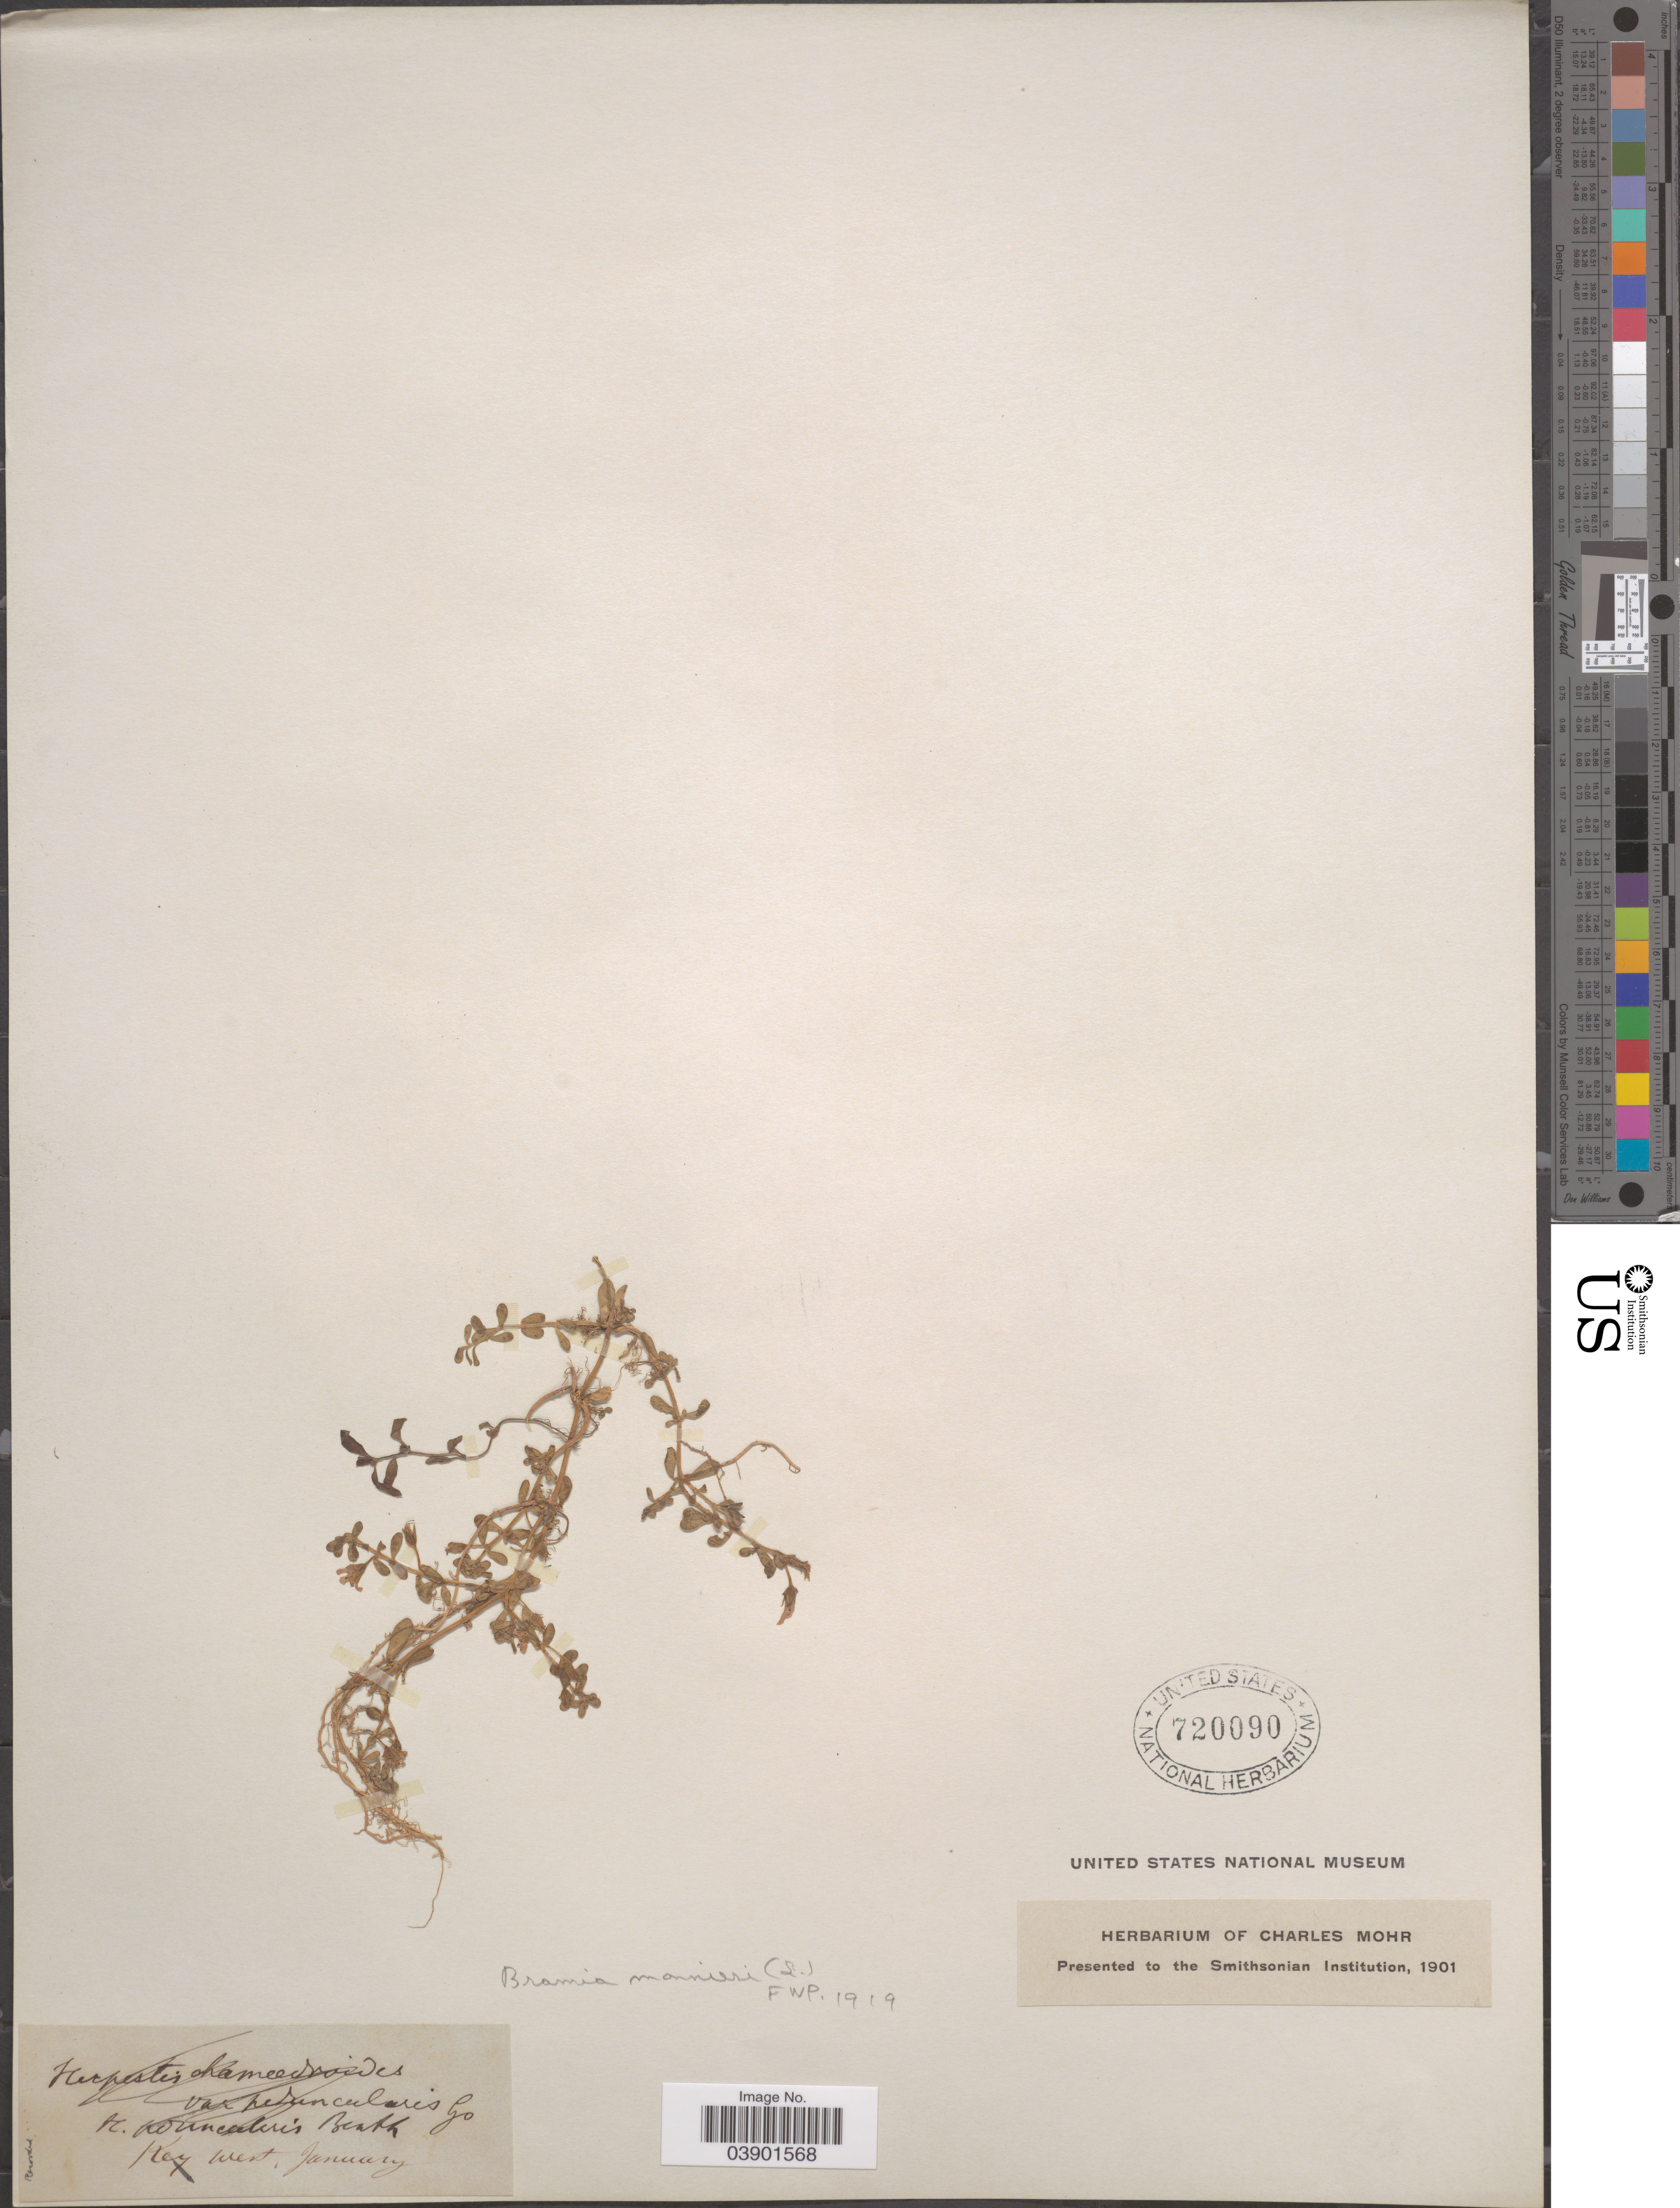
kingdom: Plantae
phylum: Tracheophyta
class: Magnoliopsida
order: Lamiales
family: Plantaginaceae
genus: Bacopa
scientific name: Bacopa monnieri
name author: (L.) Pennell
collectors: ex herb. Charles Mohr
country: United States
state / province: Florida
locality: Key West.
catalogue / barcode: US 720090